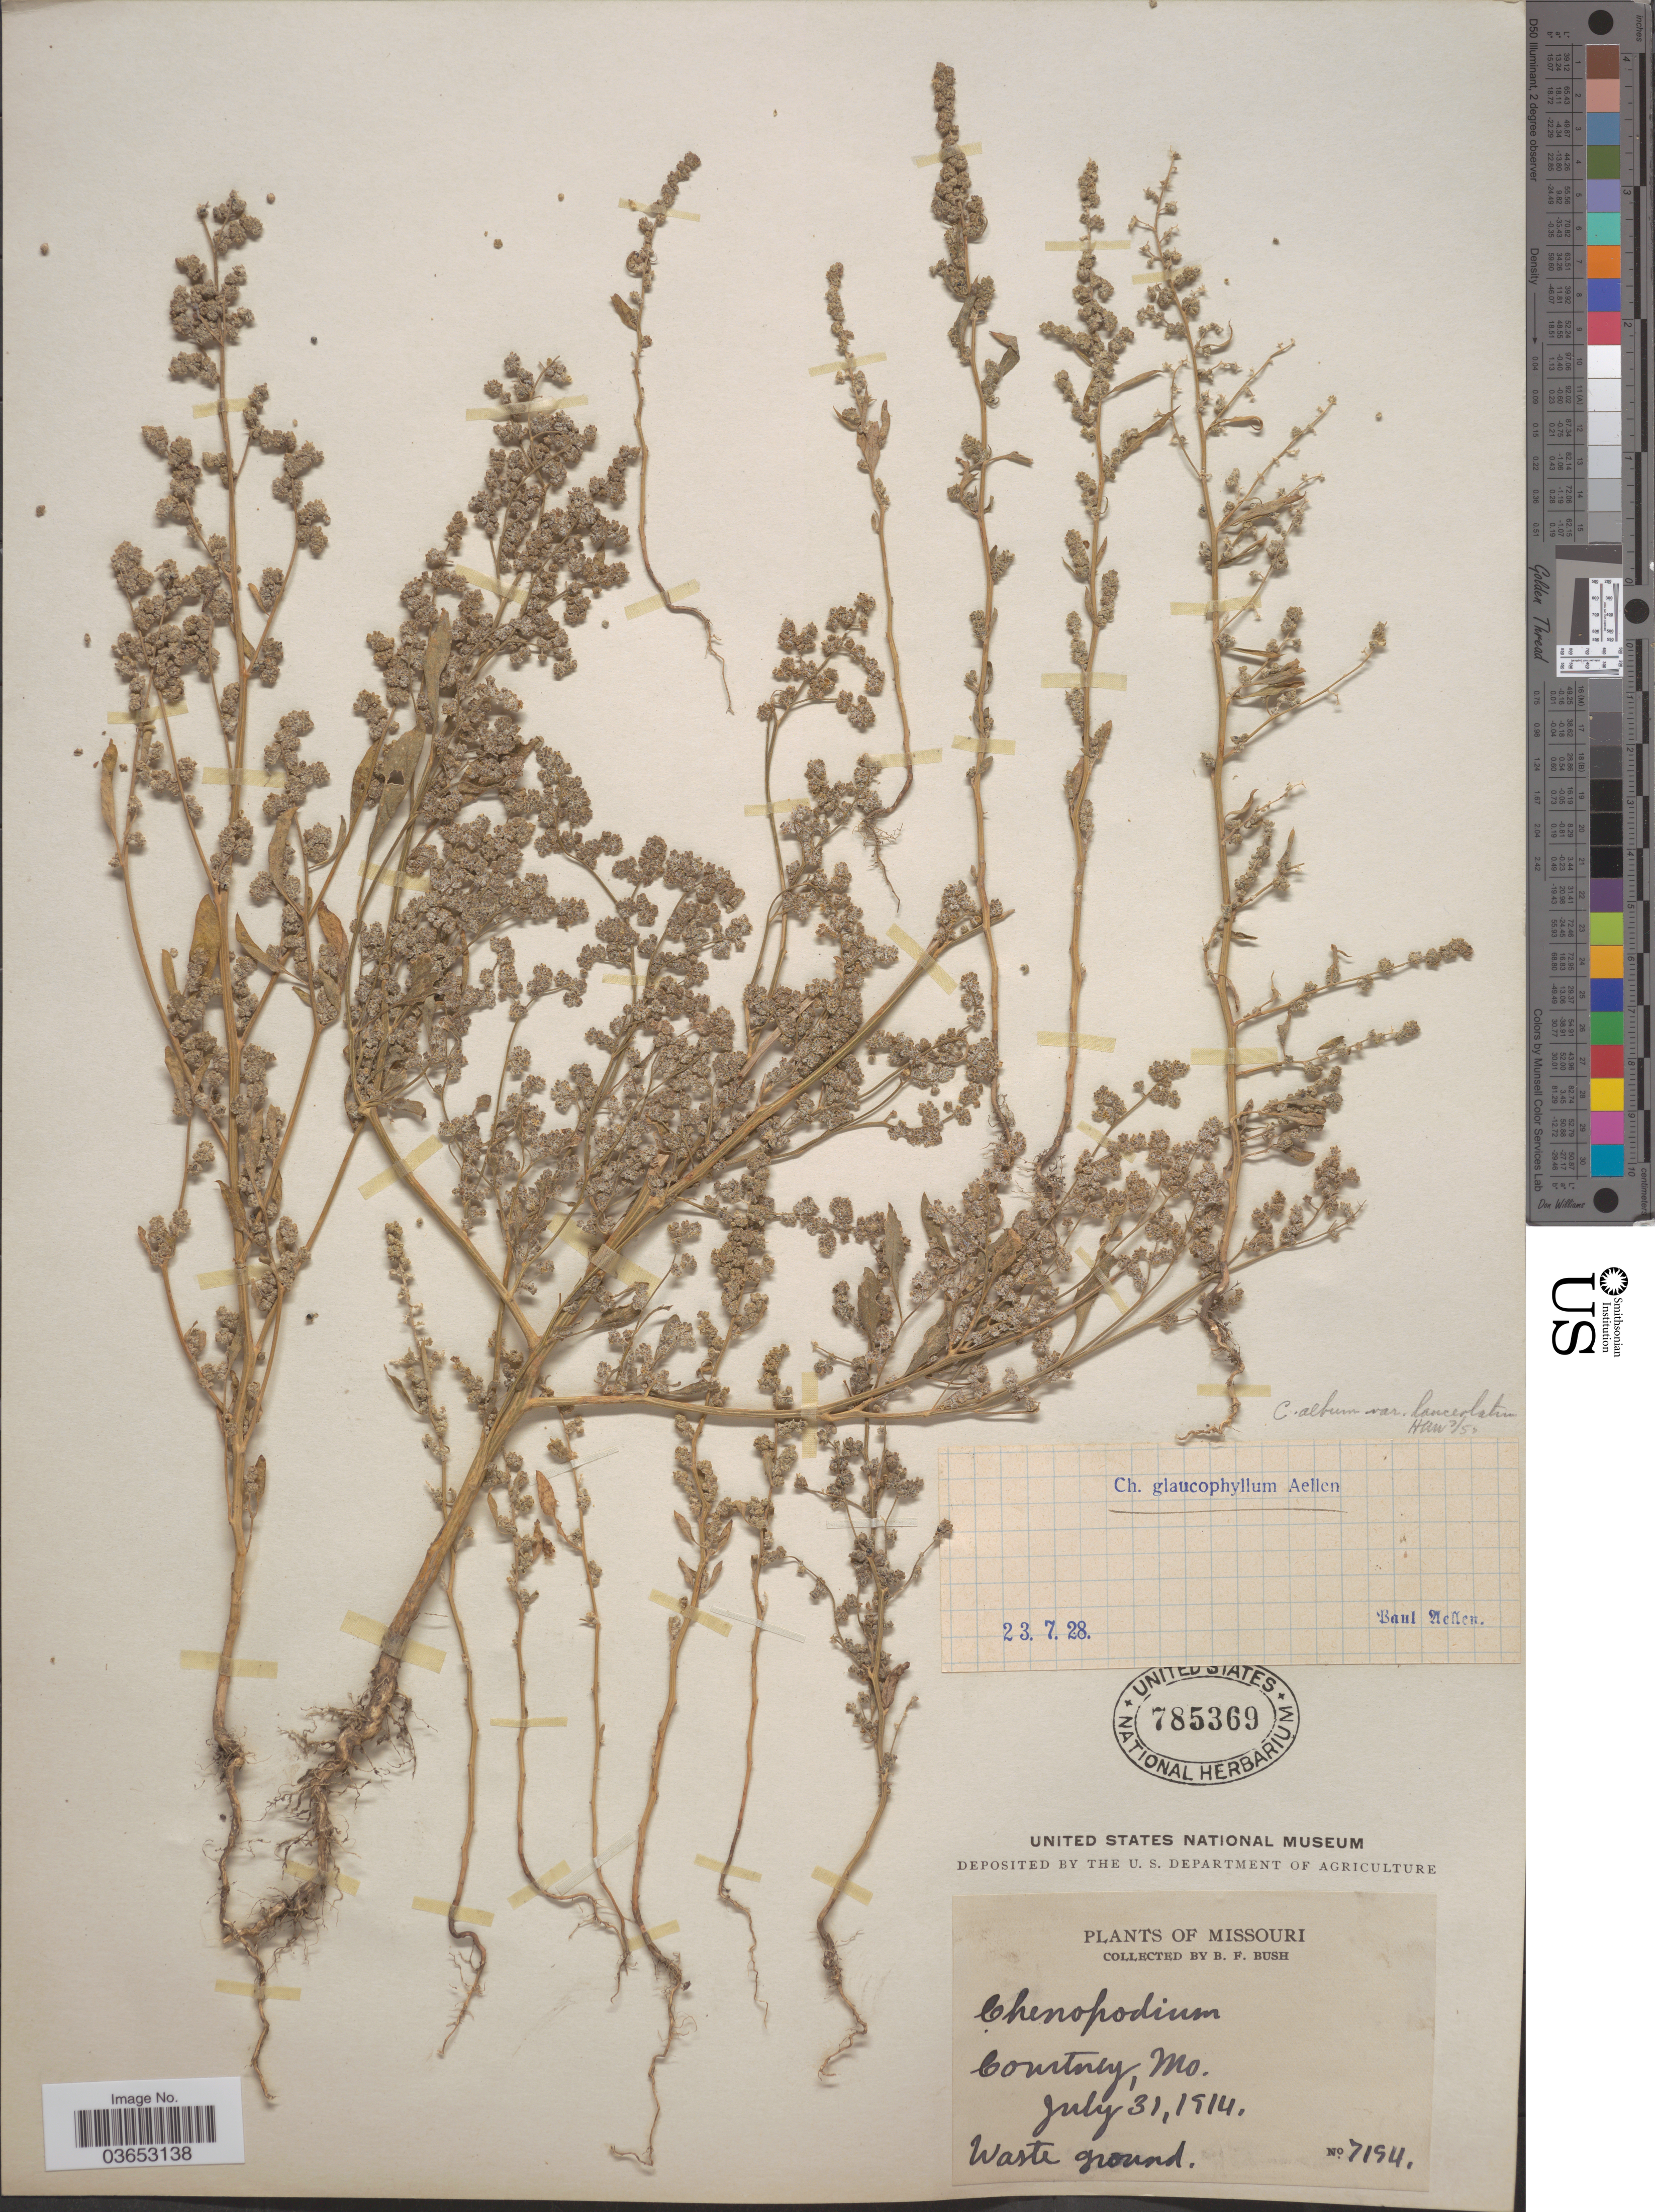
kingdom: Plantae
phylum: Tracheophyta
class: Magnoliopsida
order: Caryophyllales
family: Amaranthaceae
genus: Chenopodium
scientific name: Chenopodium glaucophyllum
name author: Aellen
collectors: B. F. Bush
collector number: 7194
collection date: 1914-07-31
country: United States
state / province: Missouri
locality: Courtney.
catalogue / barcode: US 785369